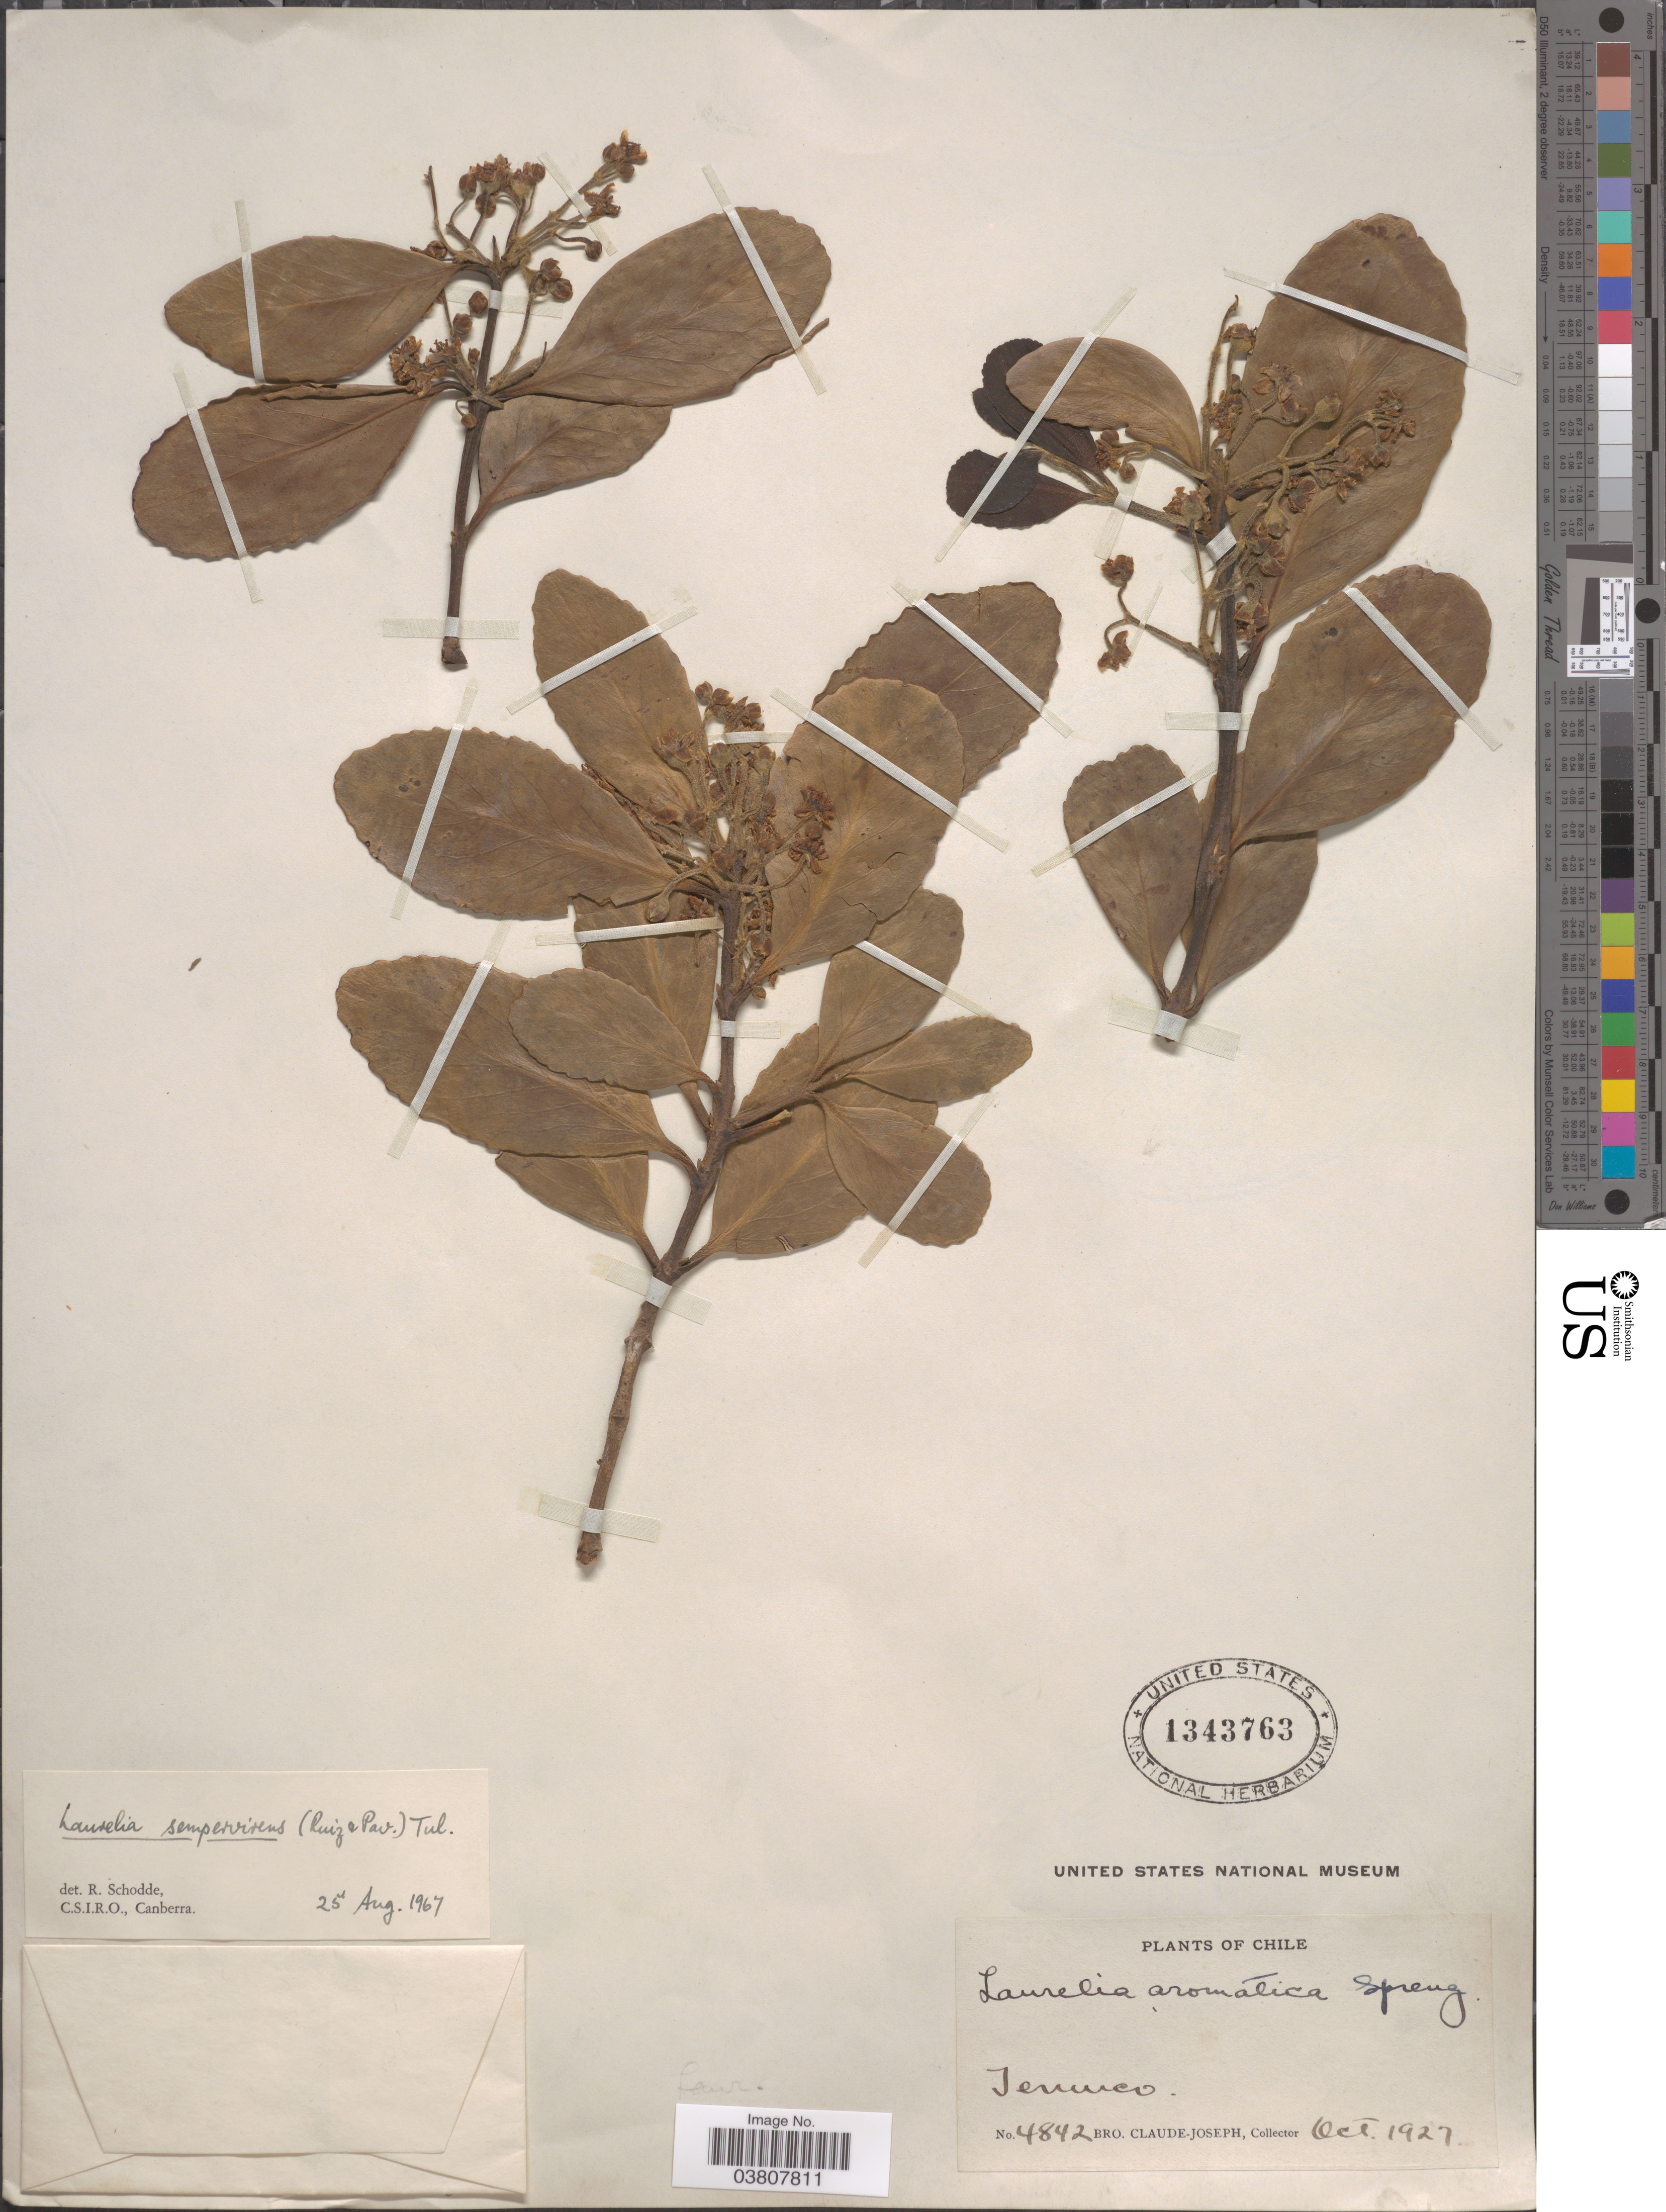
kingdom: Plantae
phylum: Tracheophyta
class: Magnoliopsida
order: Laurales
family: Atherospermataceae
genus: Laurelia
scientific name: Laurelia sempervirens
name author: (Ruiz & Pav.) Tul.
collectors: Bro. Claude-Joseph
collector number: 4842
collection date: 1927-10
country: Chile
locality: Temuco.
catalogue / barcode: US 1343763